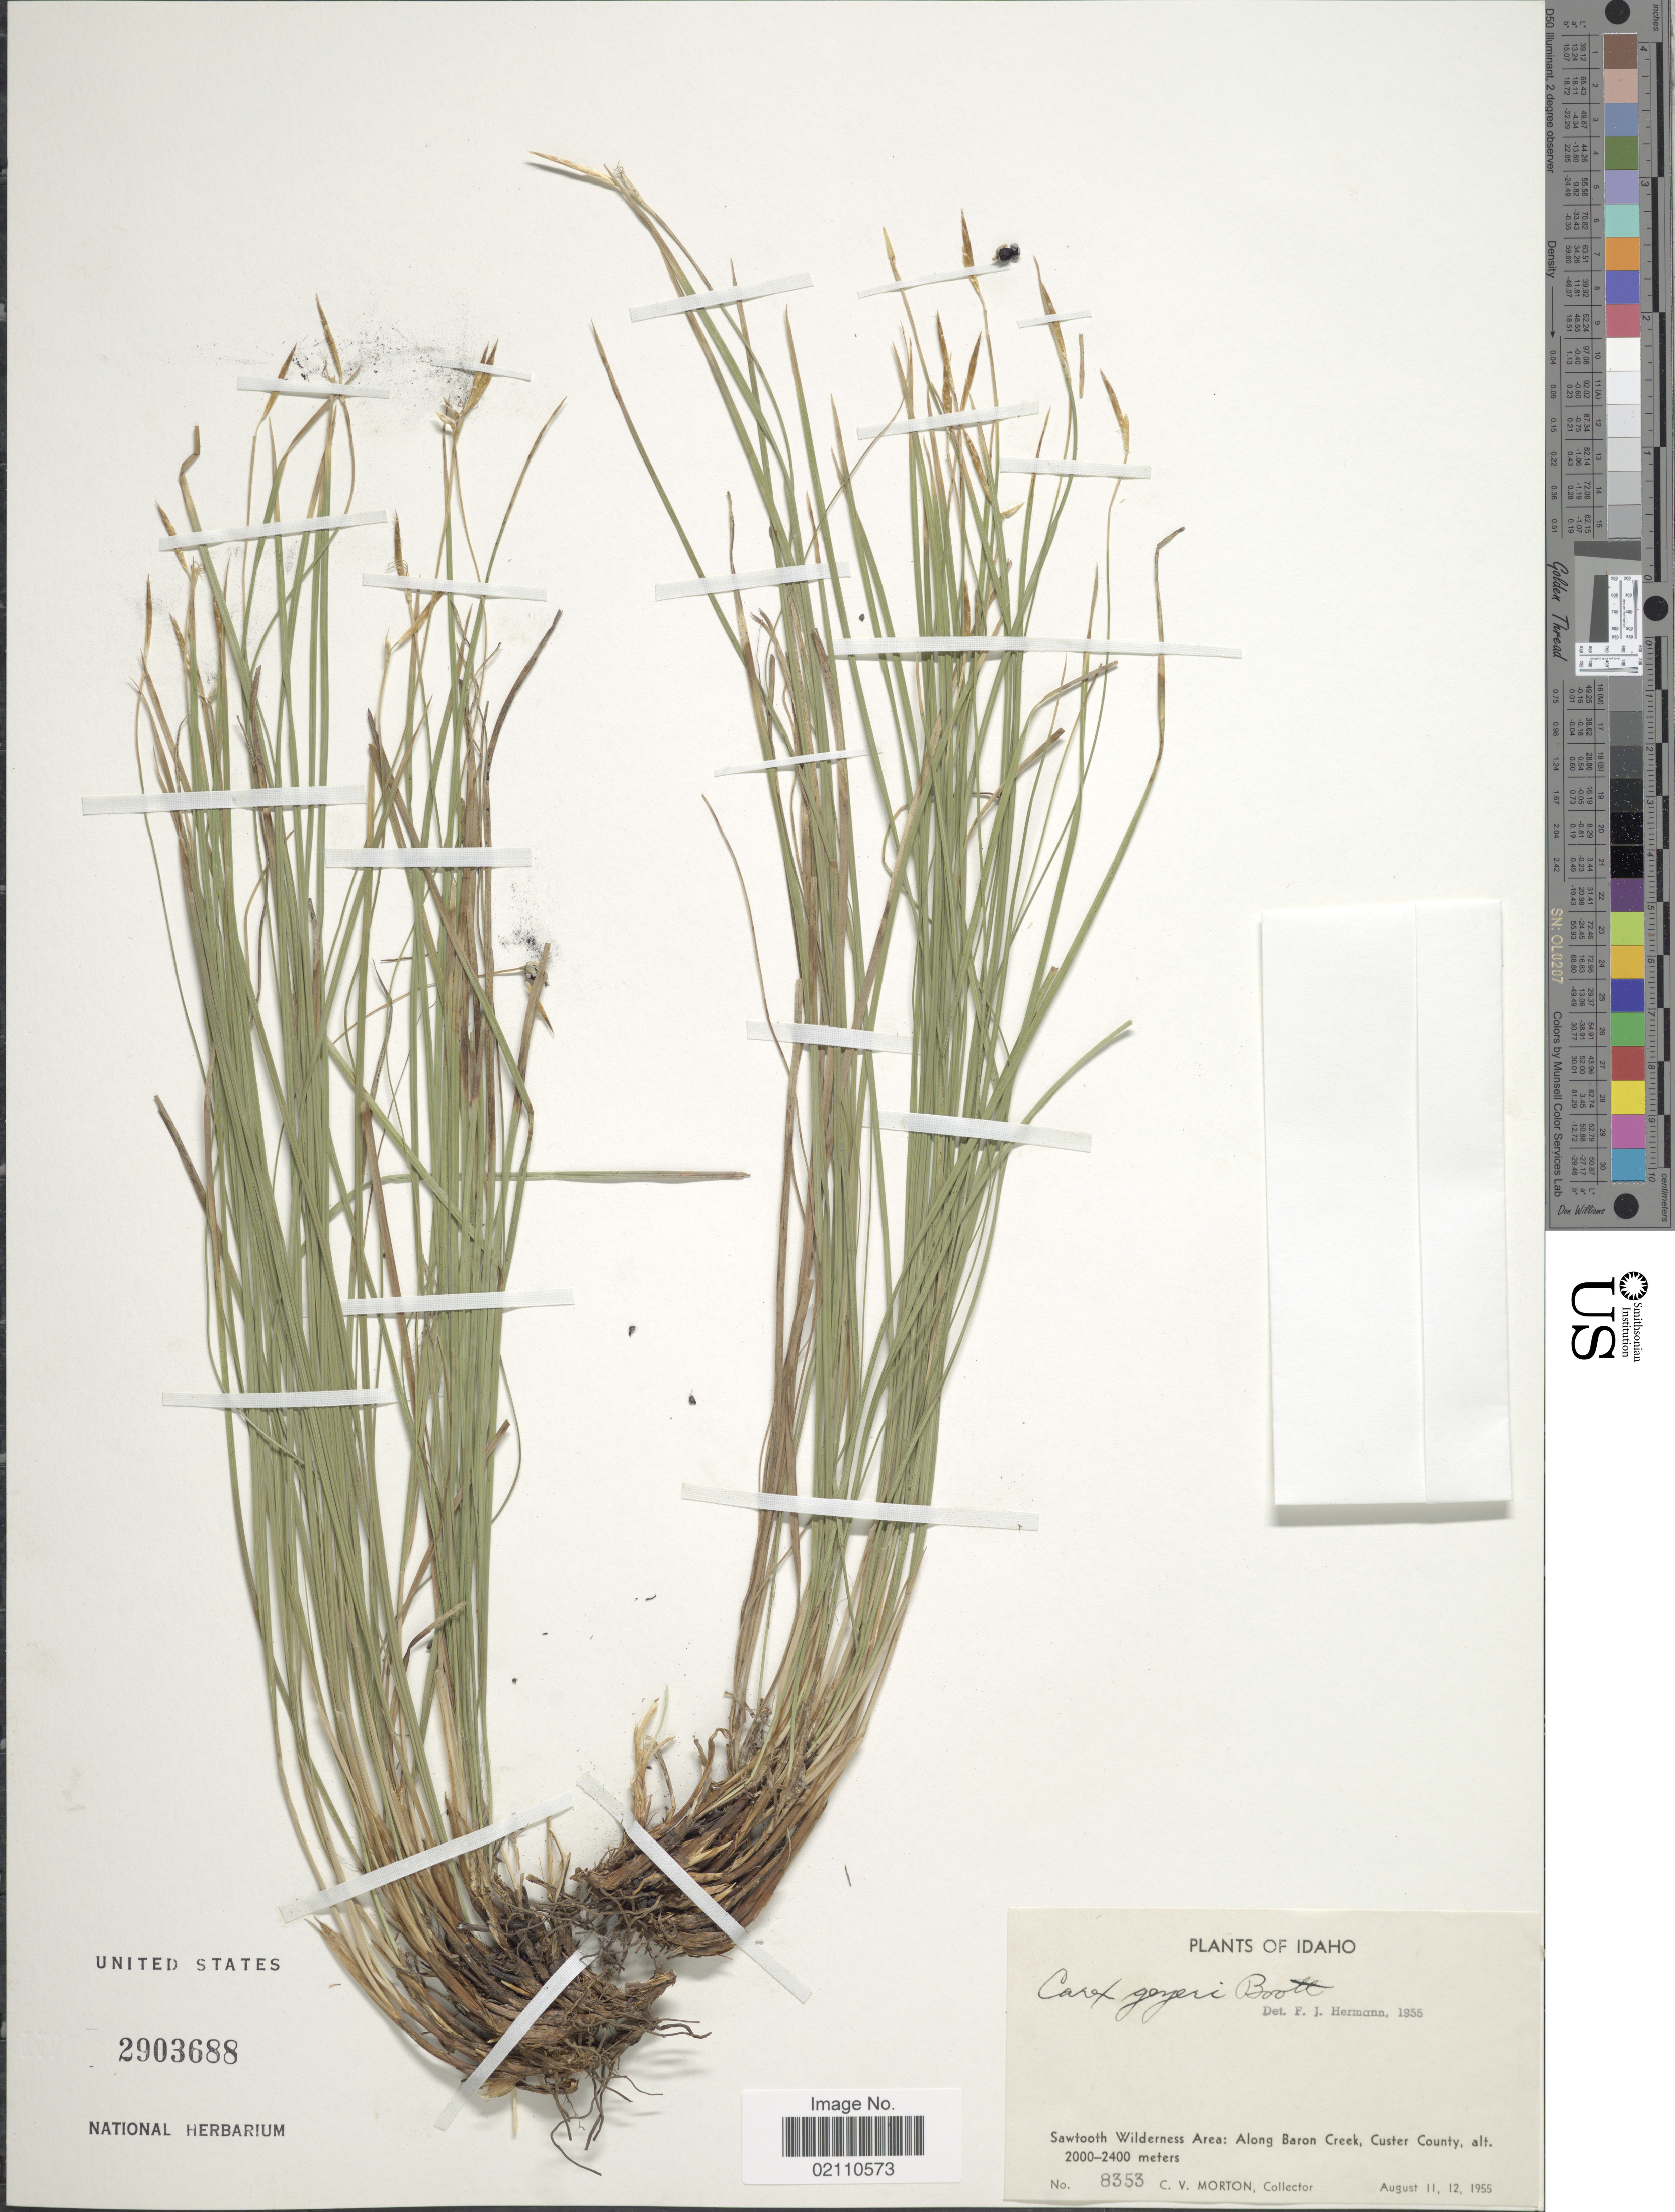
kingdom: Plantae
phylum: Tracheophyta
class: Liliopsida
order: Poales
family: Cyperaceae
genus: Carex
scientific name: Carex geyeri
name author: Boott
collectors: C. V. Morton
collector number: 8353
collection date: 1955-08-11/1955-08-12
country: United States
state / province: Idaho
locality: Sawtooth Wilderness Area; Along Baron Creek, Custer County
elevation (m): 2000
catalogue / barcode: US 2903688